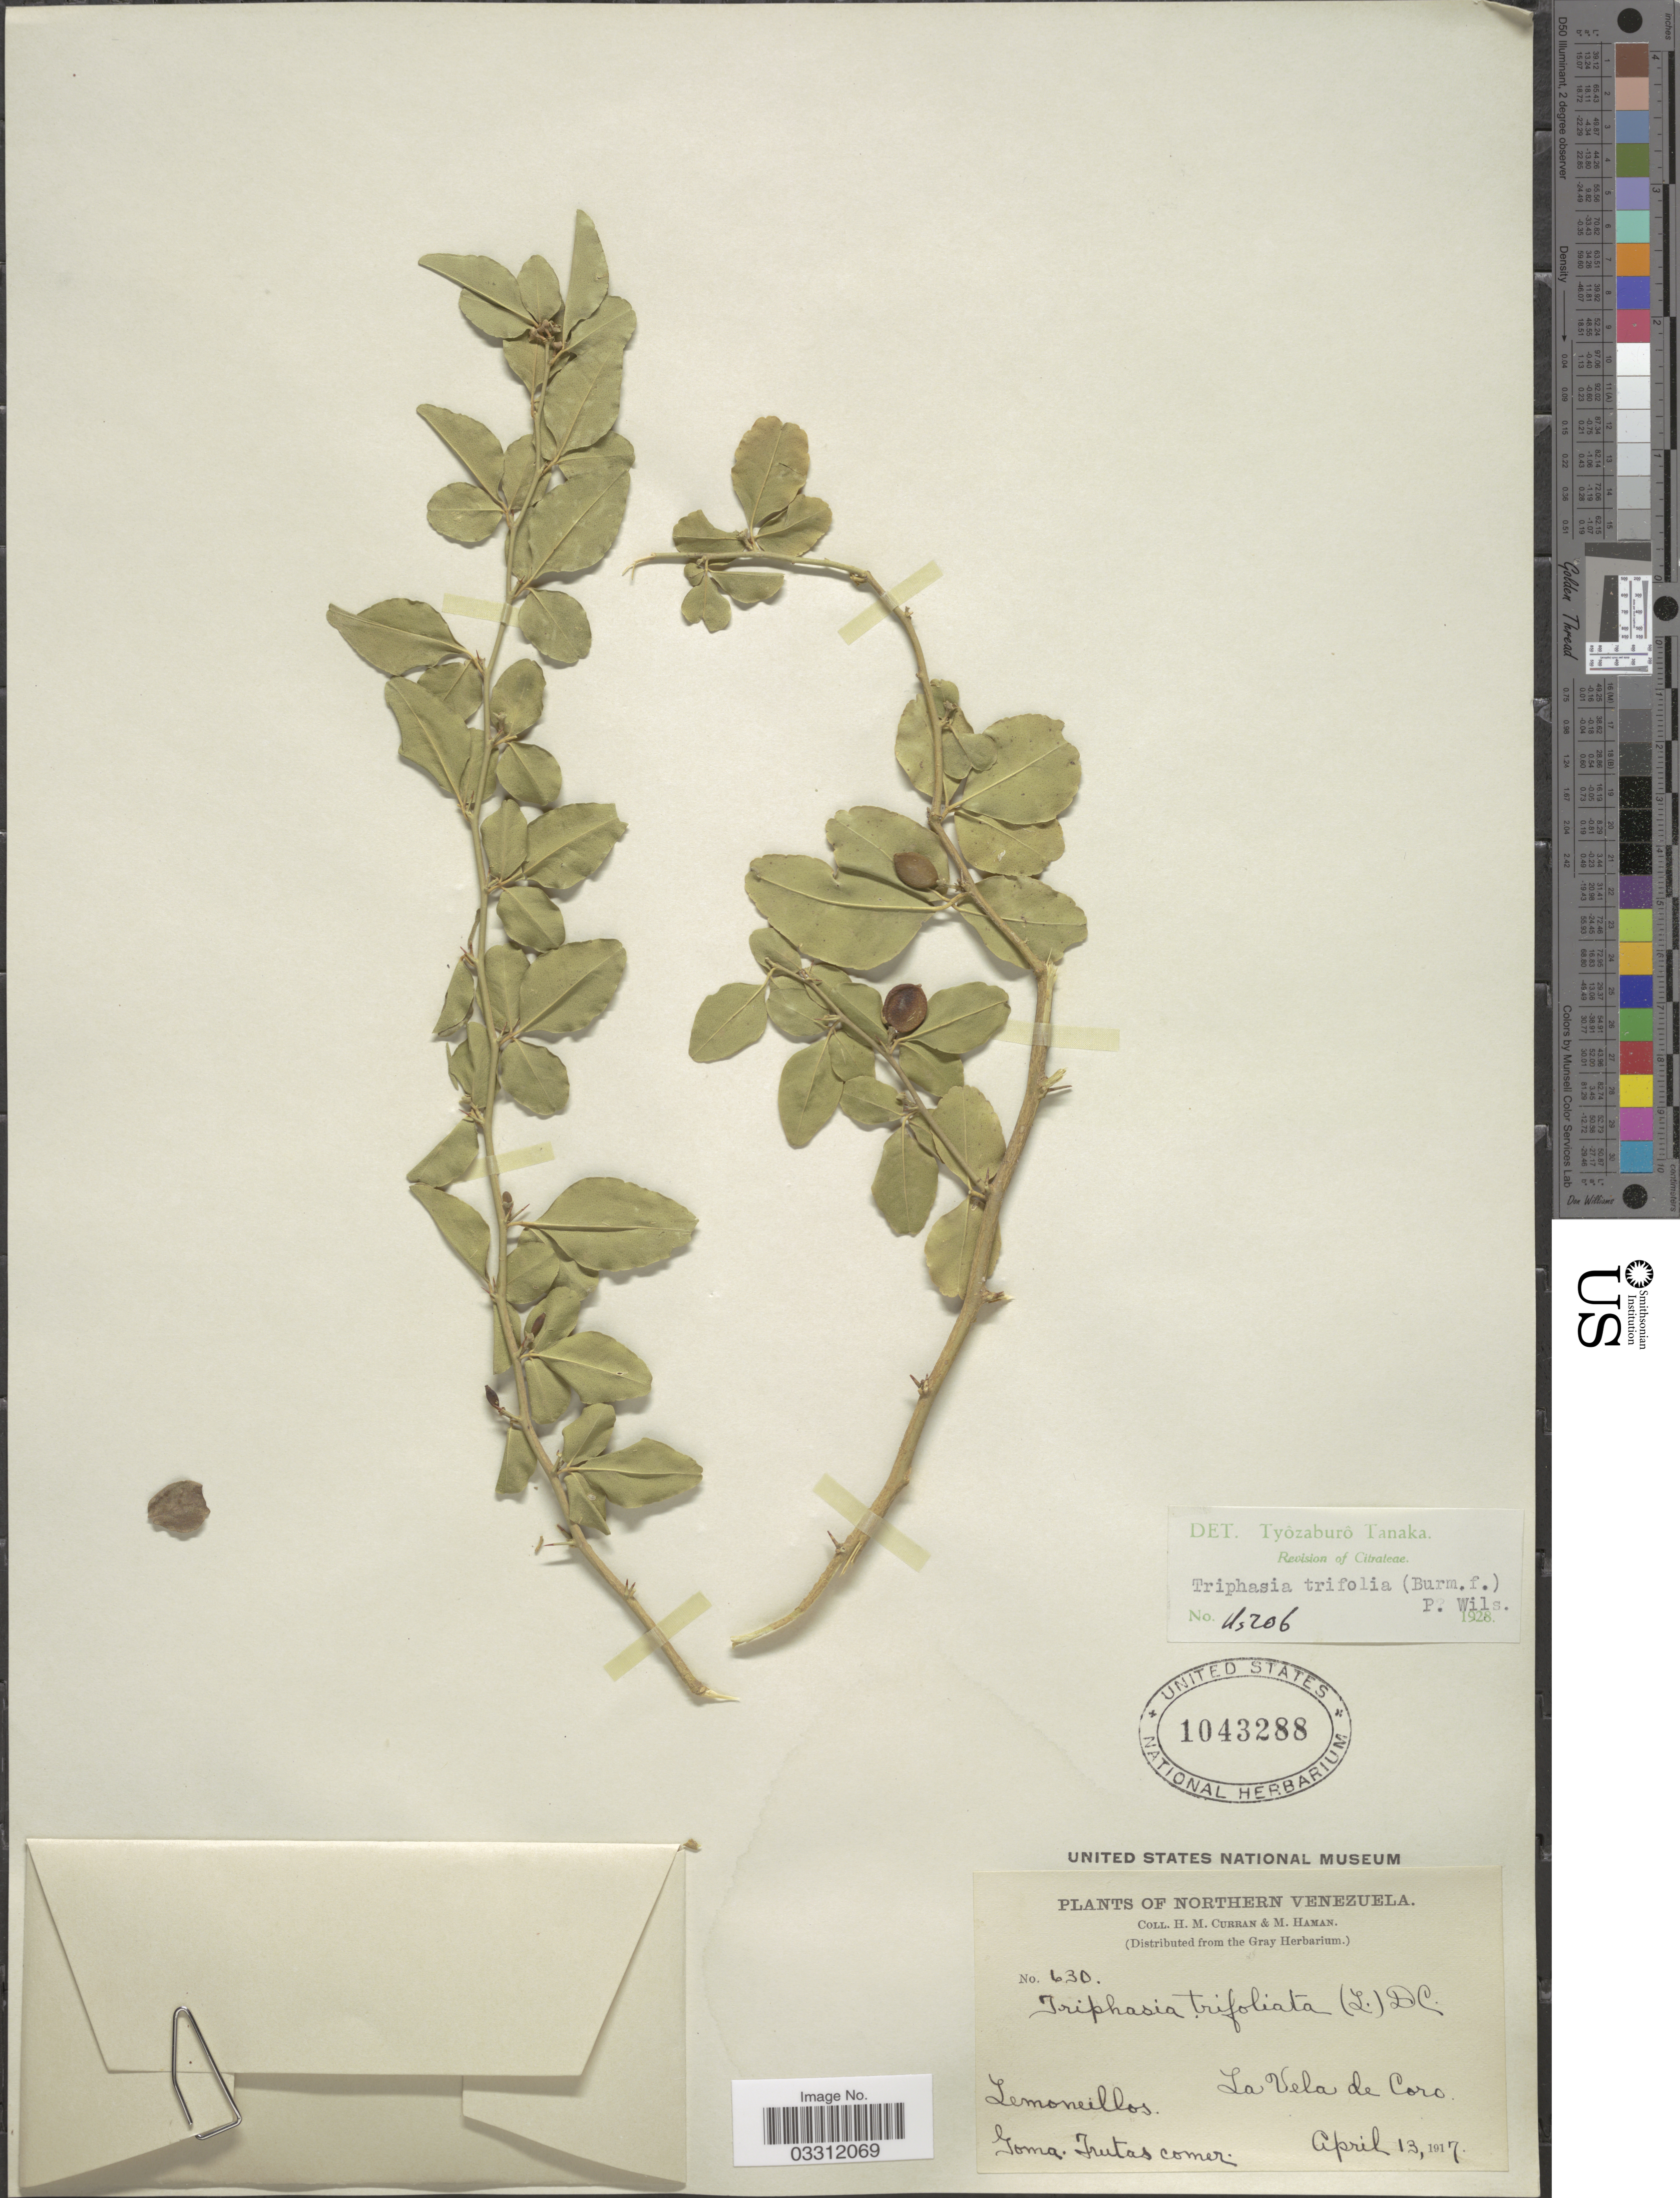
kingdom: Plantae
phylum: Tracheophyta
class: Magnoliopsida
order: Sapindales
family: Rutaceae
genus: Triphasia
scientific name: Triphasia trifolia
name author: (Burm. f.) P. Wilson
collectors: H. M. Curran & M. Haman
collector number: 630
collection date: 1917-04-13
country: Venezuela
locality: Northern Venezuela. Temoneillos. La Vela de Coro.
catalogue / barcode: US 1043288